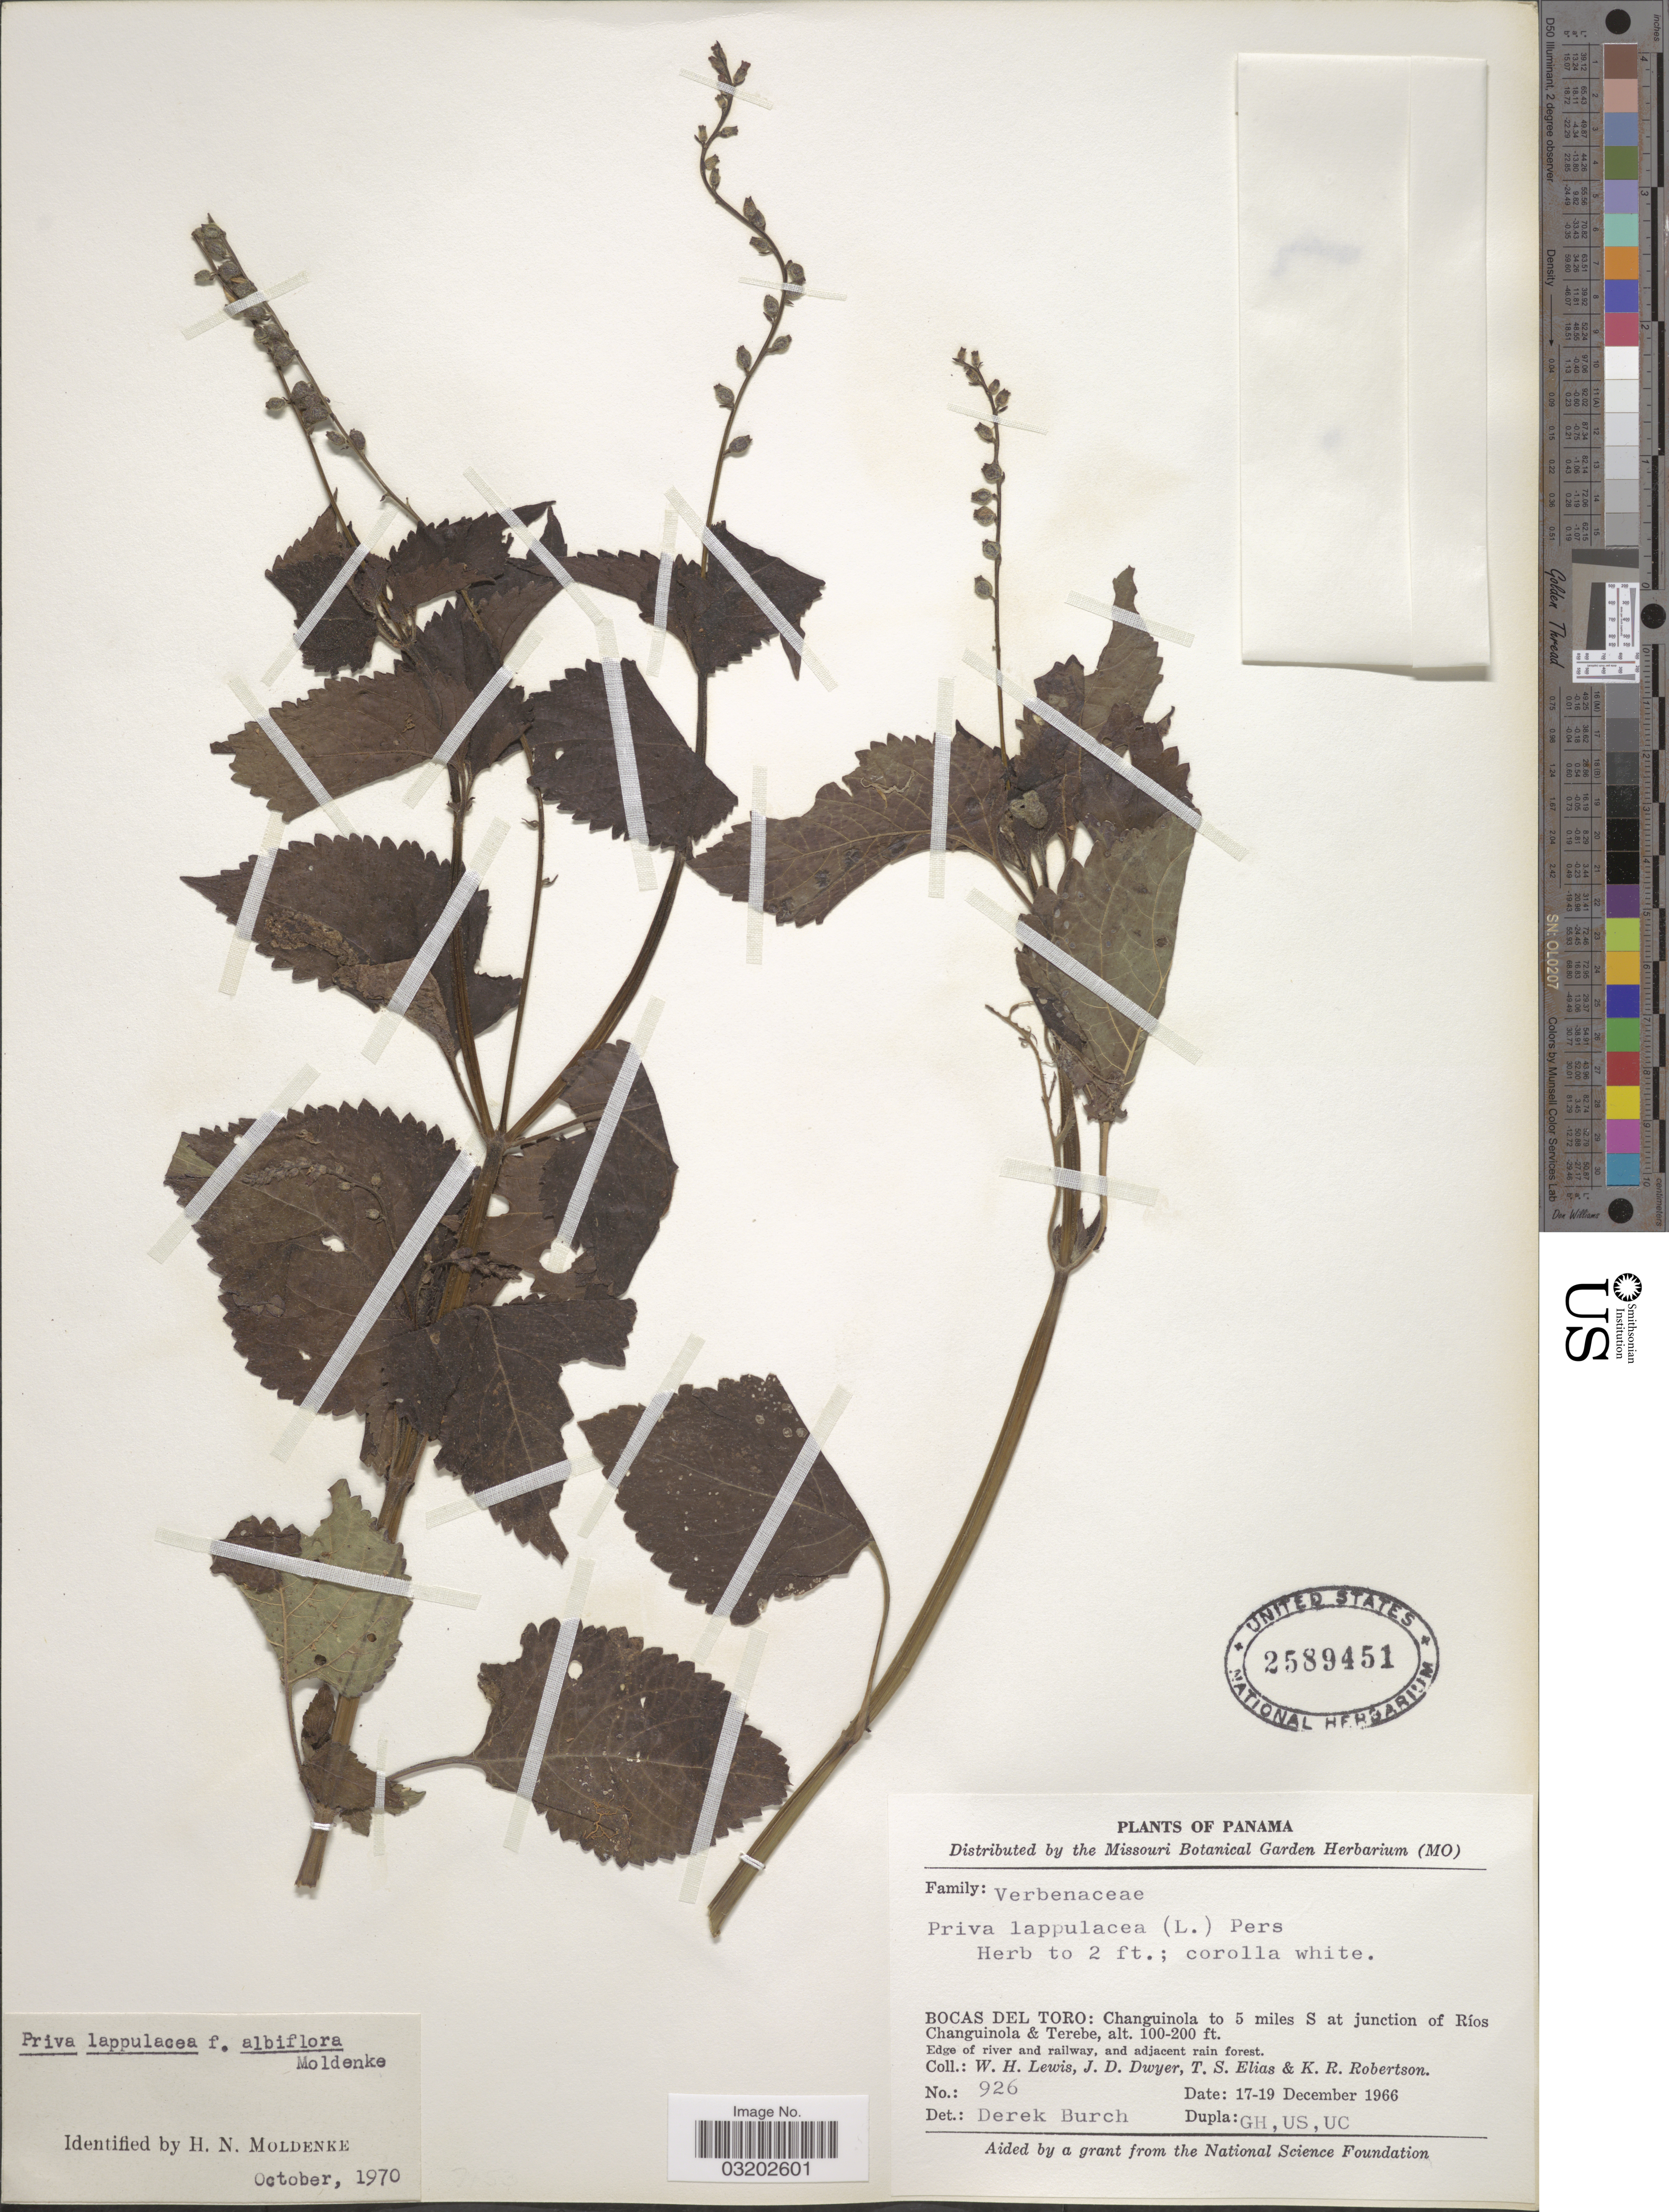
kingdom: Plantae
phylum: Tracheophyta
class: Magnoliopsida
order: Lamiales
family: Verbenaceae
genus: Priva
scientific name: Priva lappulacea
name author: (L.) Pers.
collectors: W. H. Lewis, J. D. Dwyer, T. S. Elias & K. Robertson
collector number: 926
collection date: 1966-12-17/1966-12-19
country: Panama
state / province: Bocas del Toro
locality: Changuinola to 5 miles S at junction of Ríos Changuinola & Terebe.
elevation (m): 30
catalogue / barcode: US 2589451